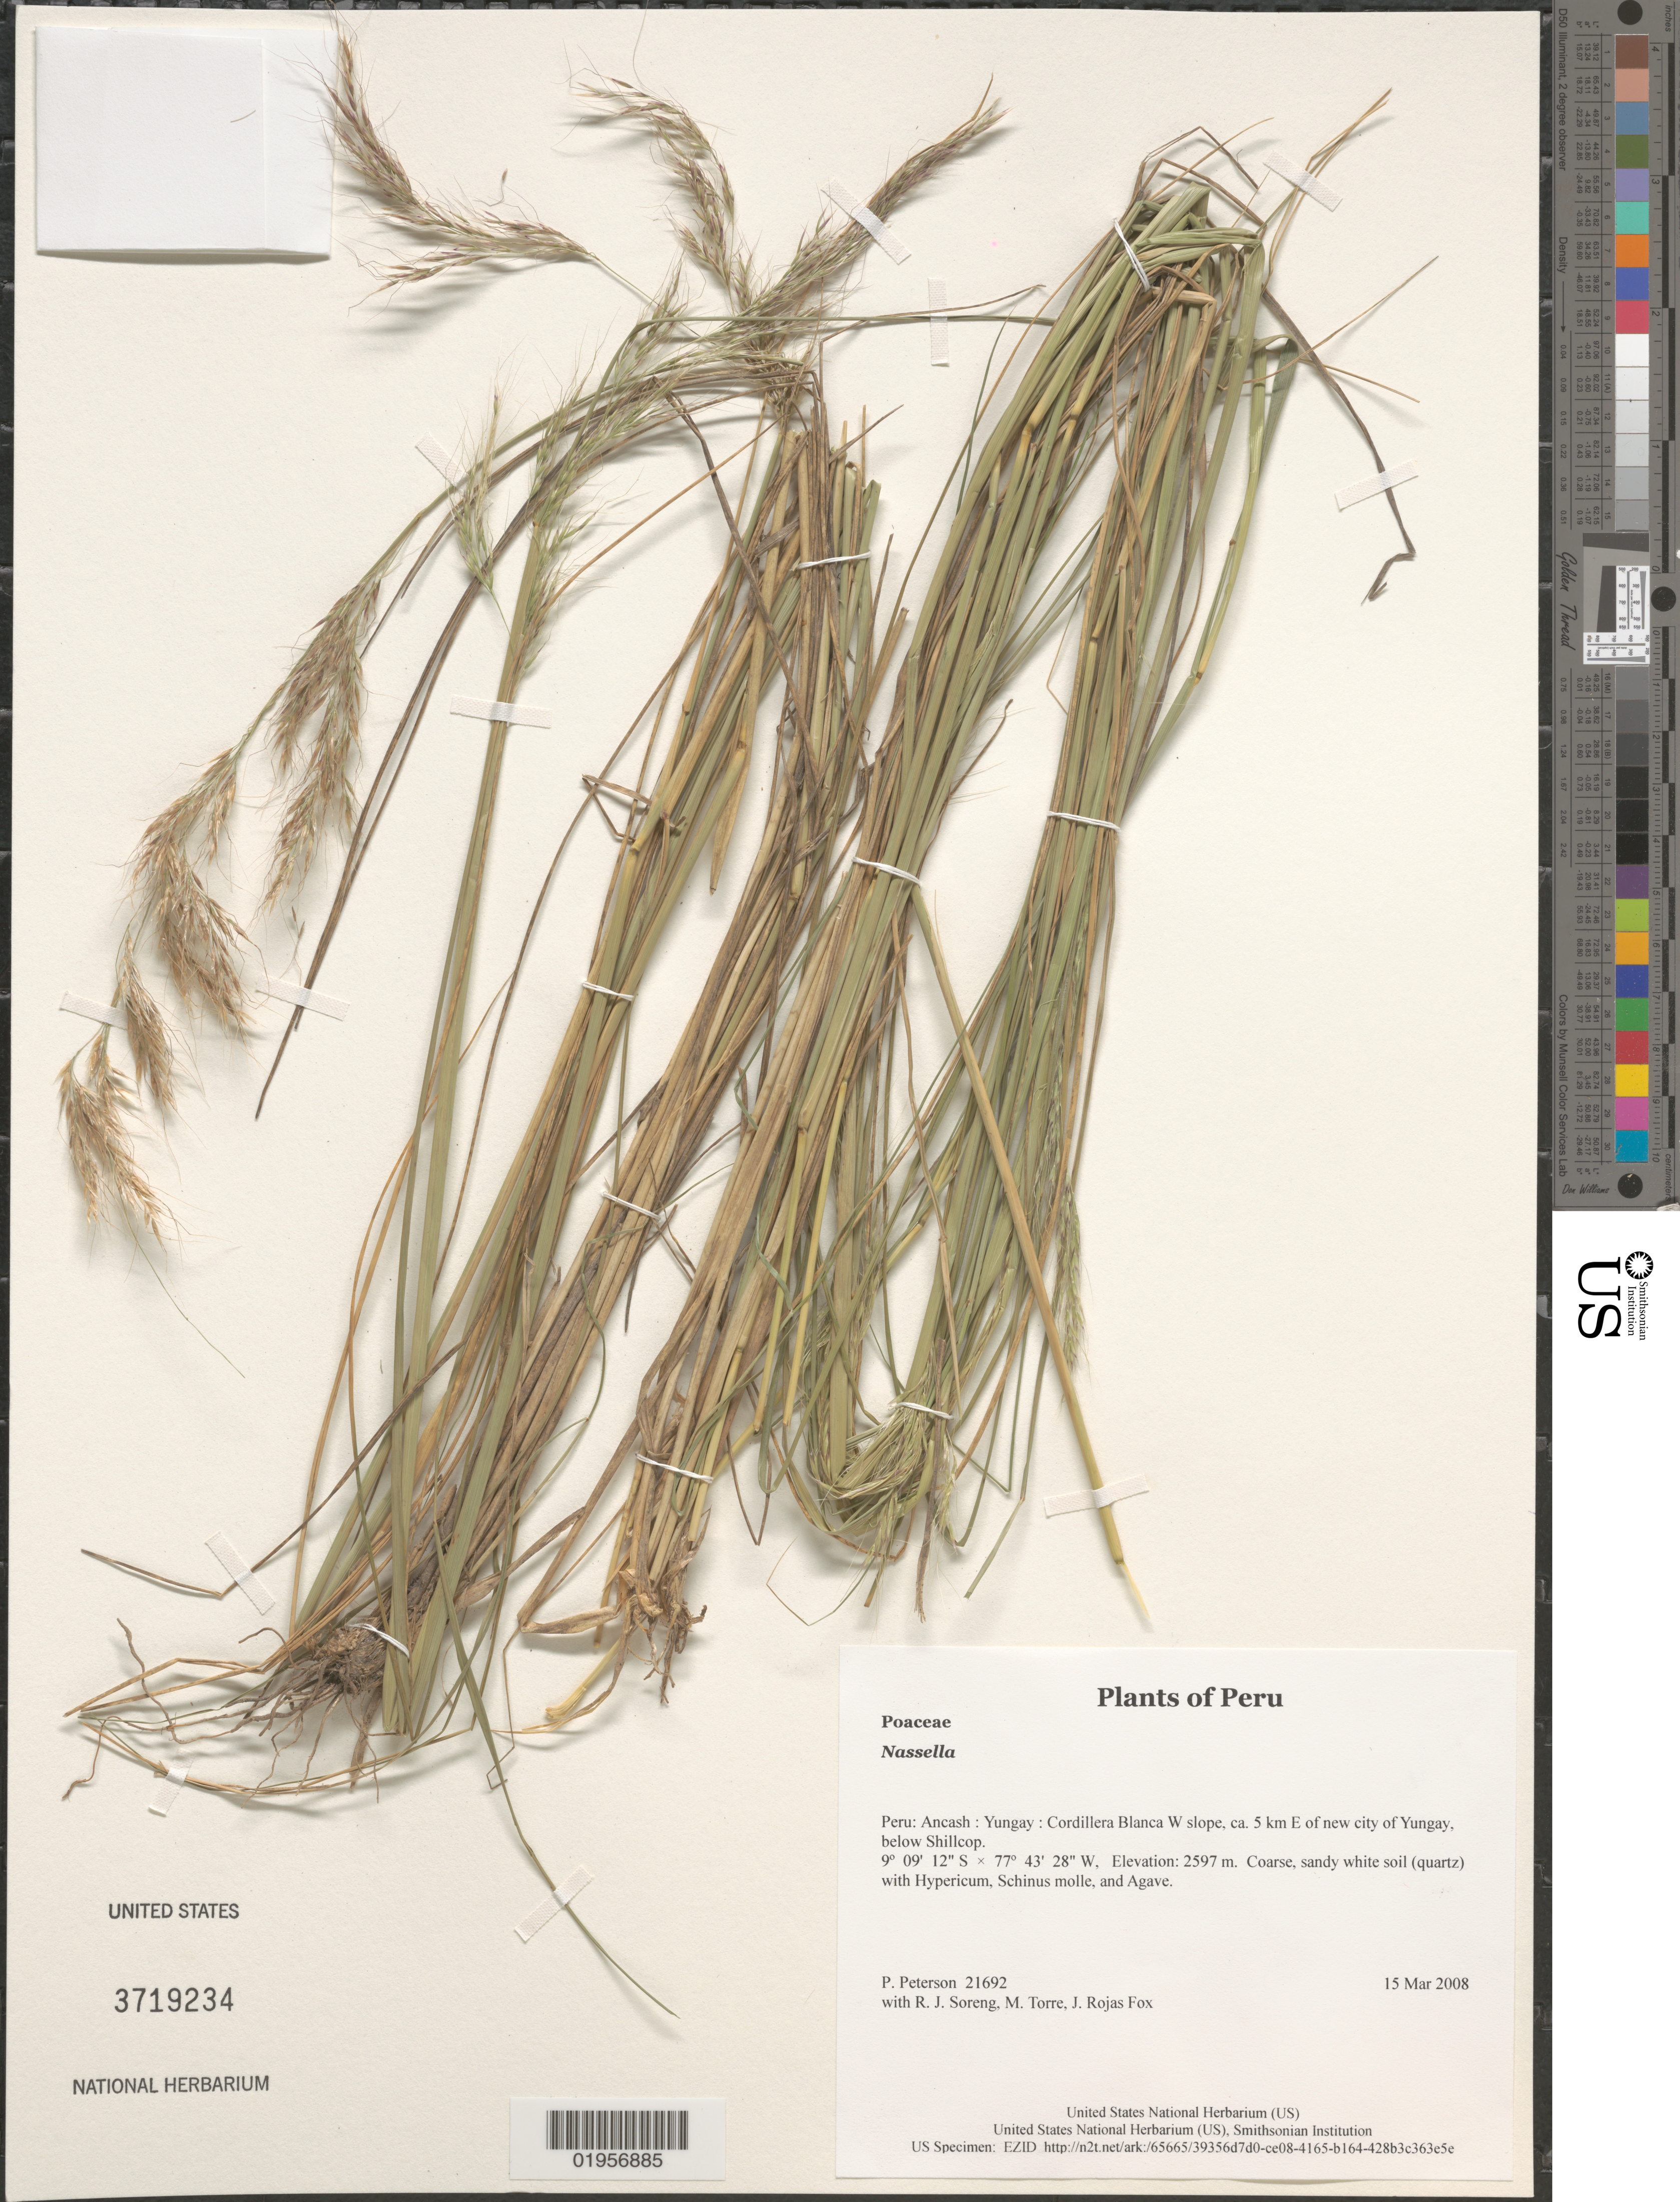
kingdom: Plantae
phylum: Tracheophyta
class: Liliopsida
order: Poales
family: Poaceae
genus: Nassella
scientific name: Nassella sp.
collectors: P. M. Peterson, R. J. Soreng, M. Torre & J. Rojas Fox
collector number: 21692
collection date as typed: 15 Mar 2008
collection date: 2008-03-15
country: Peru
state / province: Ancash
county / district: Yungay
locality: Cordillera Blanca W slope, ca. 5 km E of new city of Yungay, below Shillcop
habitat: Coarse, sandy white soil (quartz) with Hypericum, Schinus molle, and Agave.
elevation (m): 2597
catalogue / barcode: US 3719234